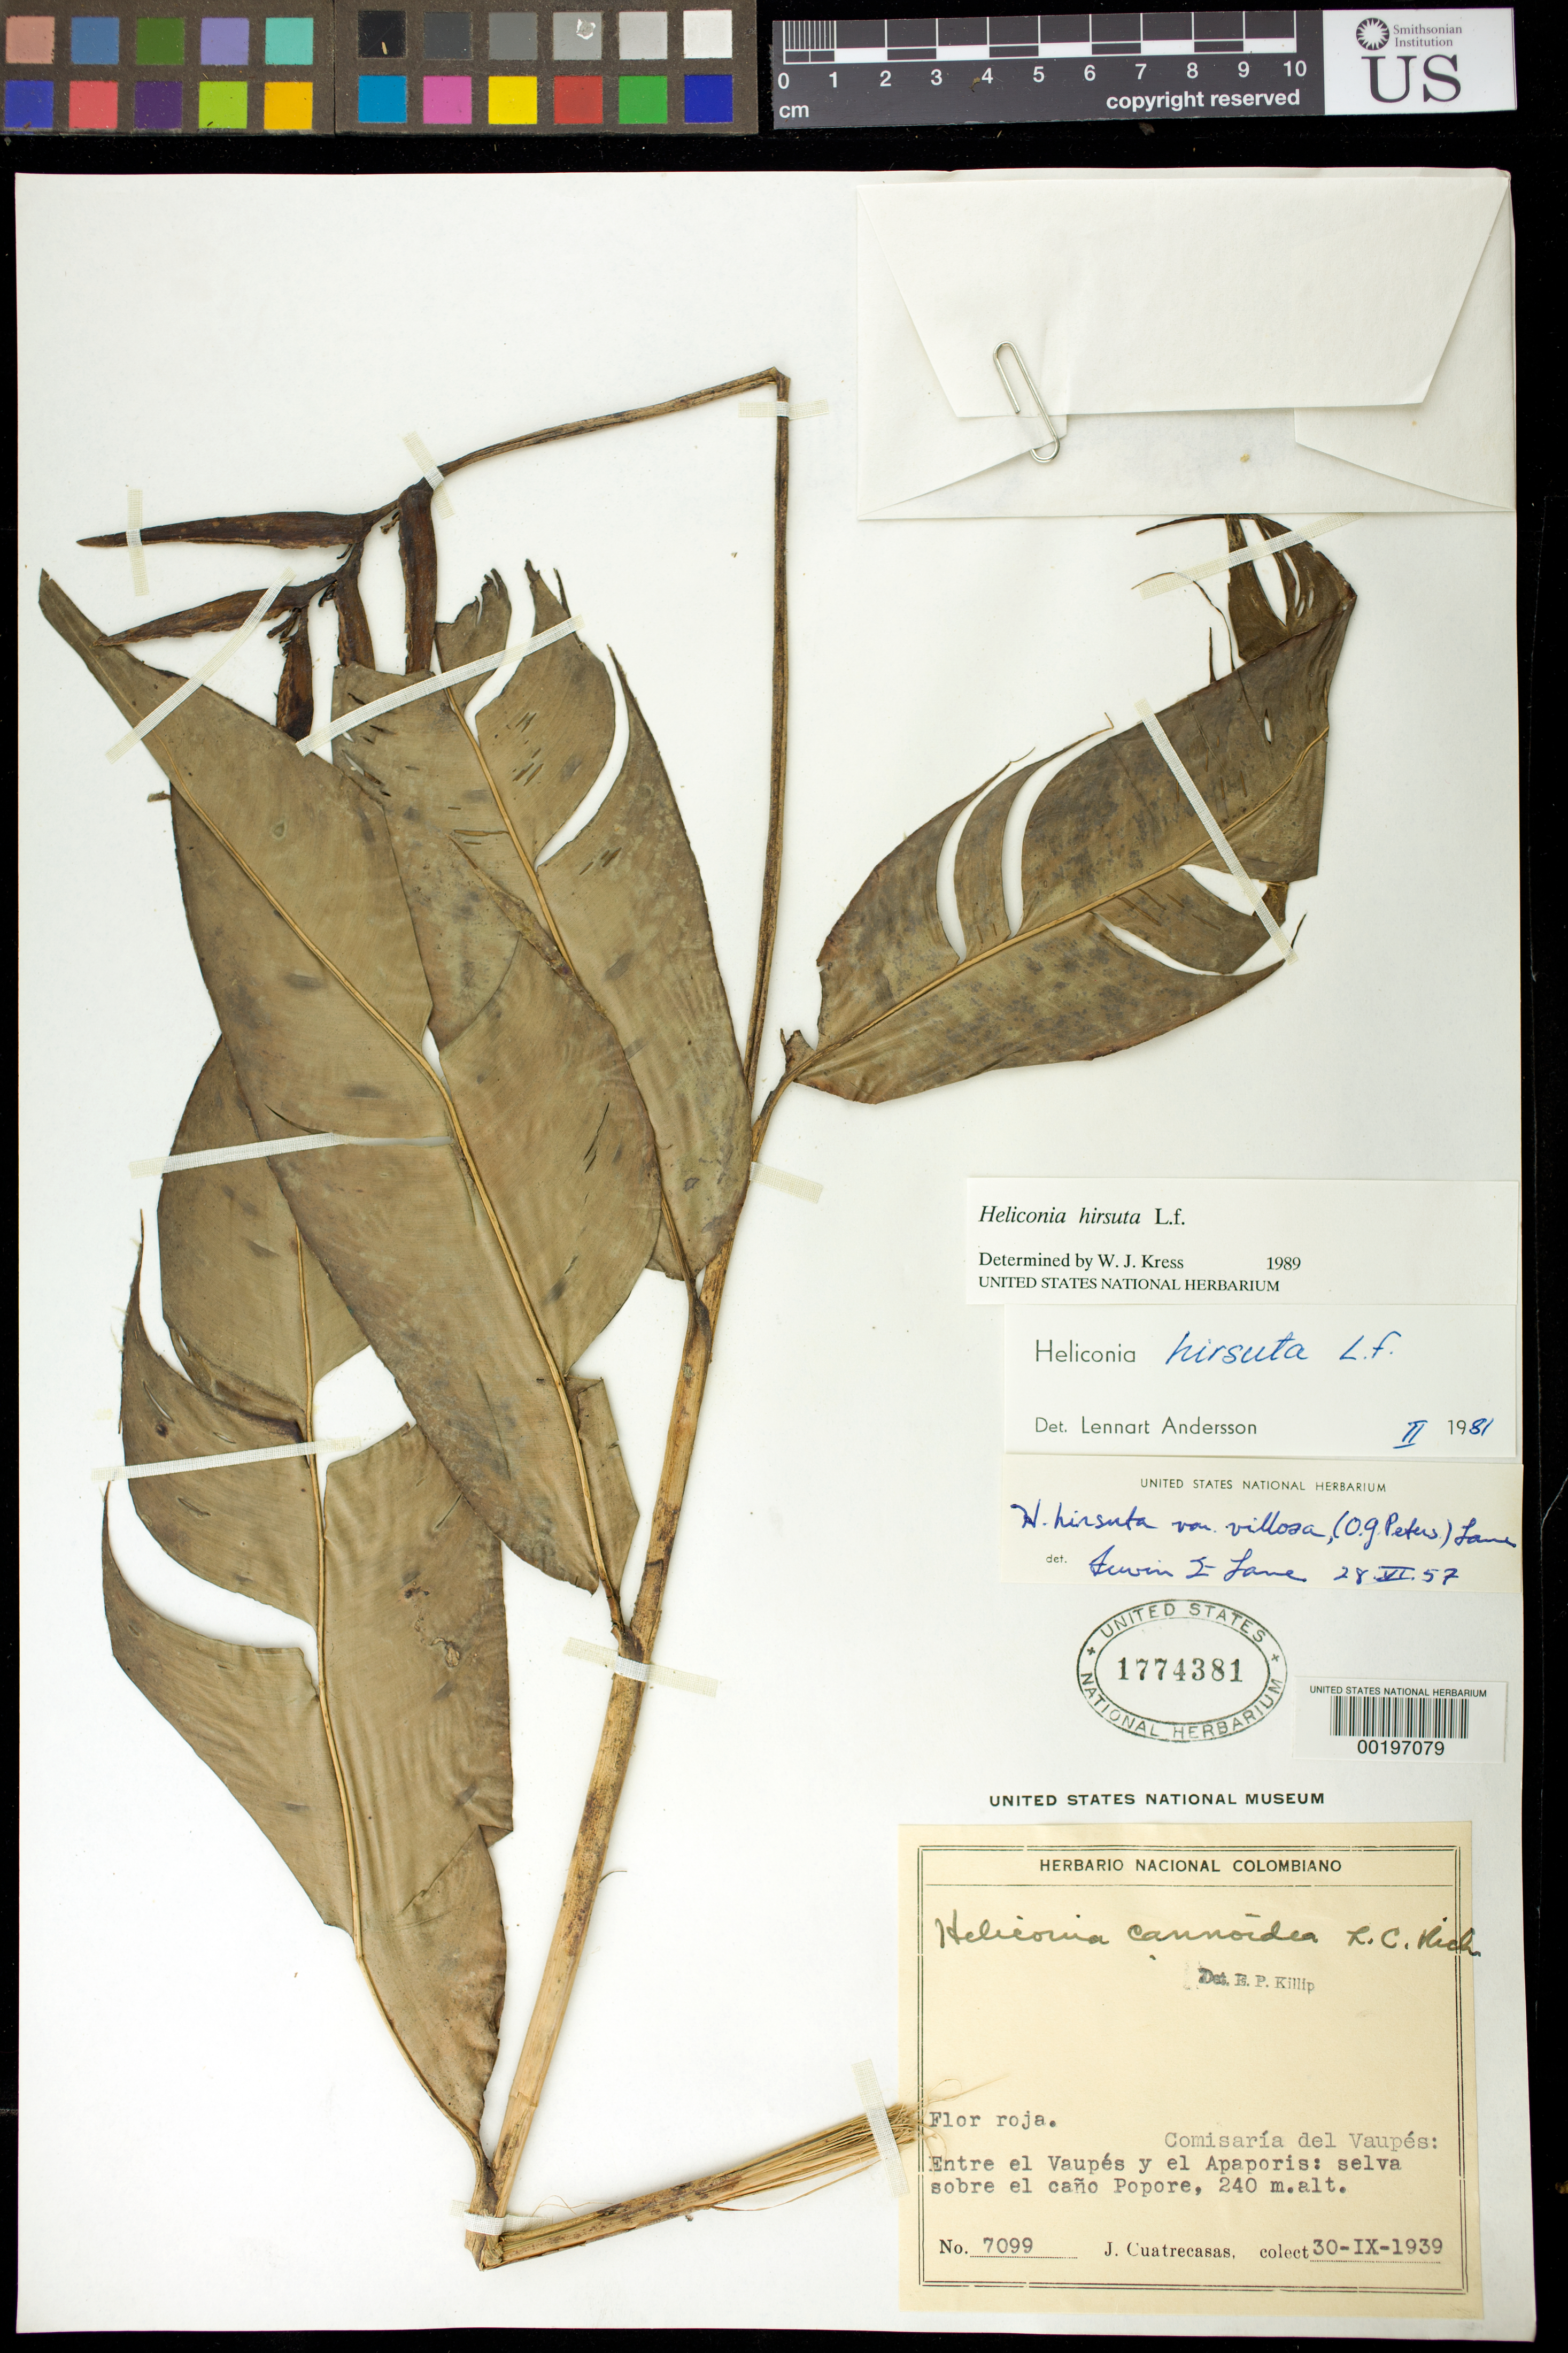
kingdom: Plantae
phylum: Tracheophyta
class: Liliopsida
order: Zingiberales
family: Heliconiaceae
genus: Heliconia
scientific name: Heliconia hirsuta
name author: L. f.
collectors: J. Cuatrecasas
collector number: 7099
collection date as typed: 30 Sep 1939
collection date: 1939-09-30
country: Colombia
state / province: Vaupés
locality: Between el Vaupes and el Apaporis, forest above el Caño popore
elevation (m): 240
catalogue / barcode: US 1774381